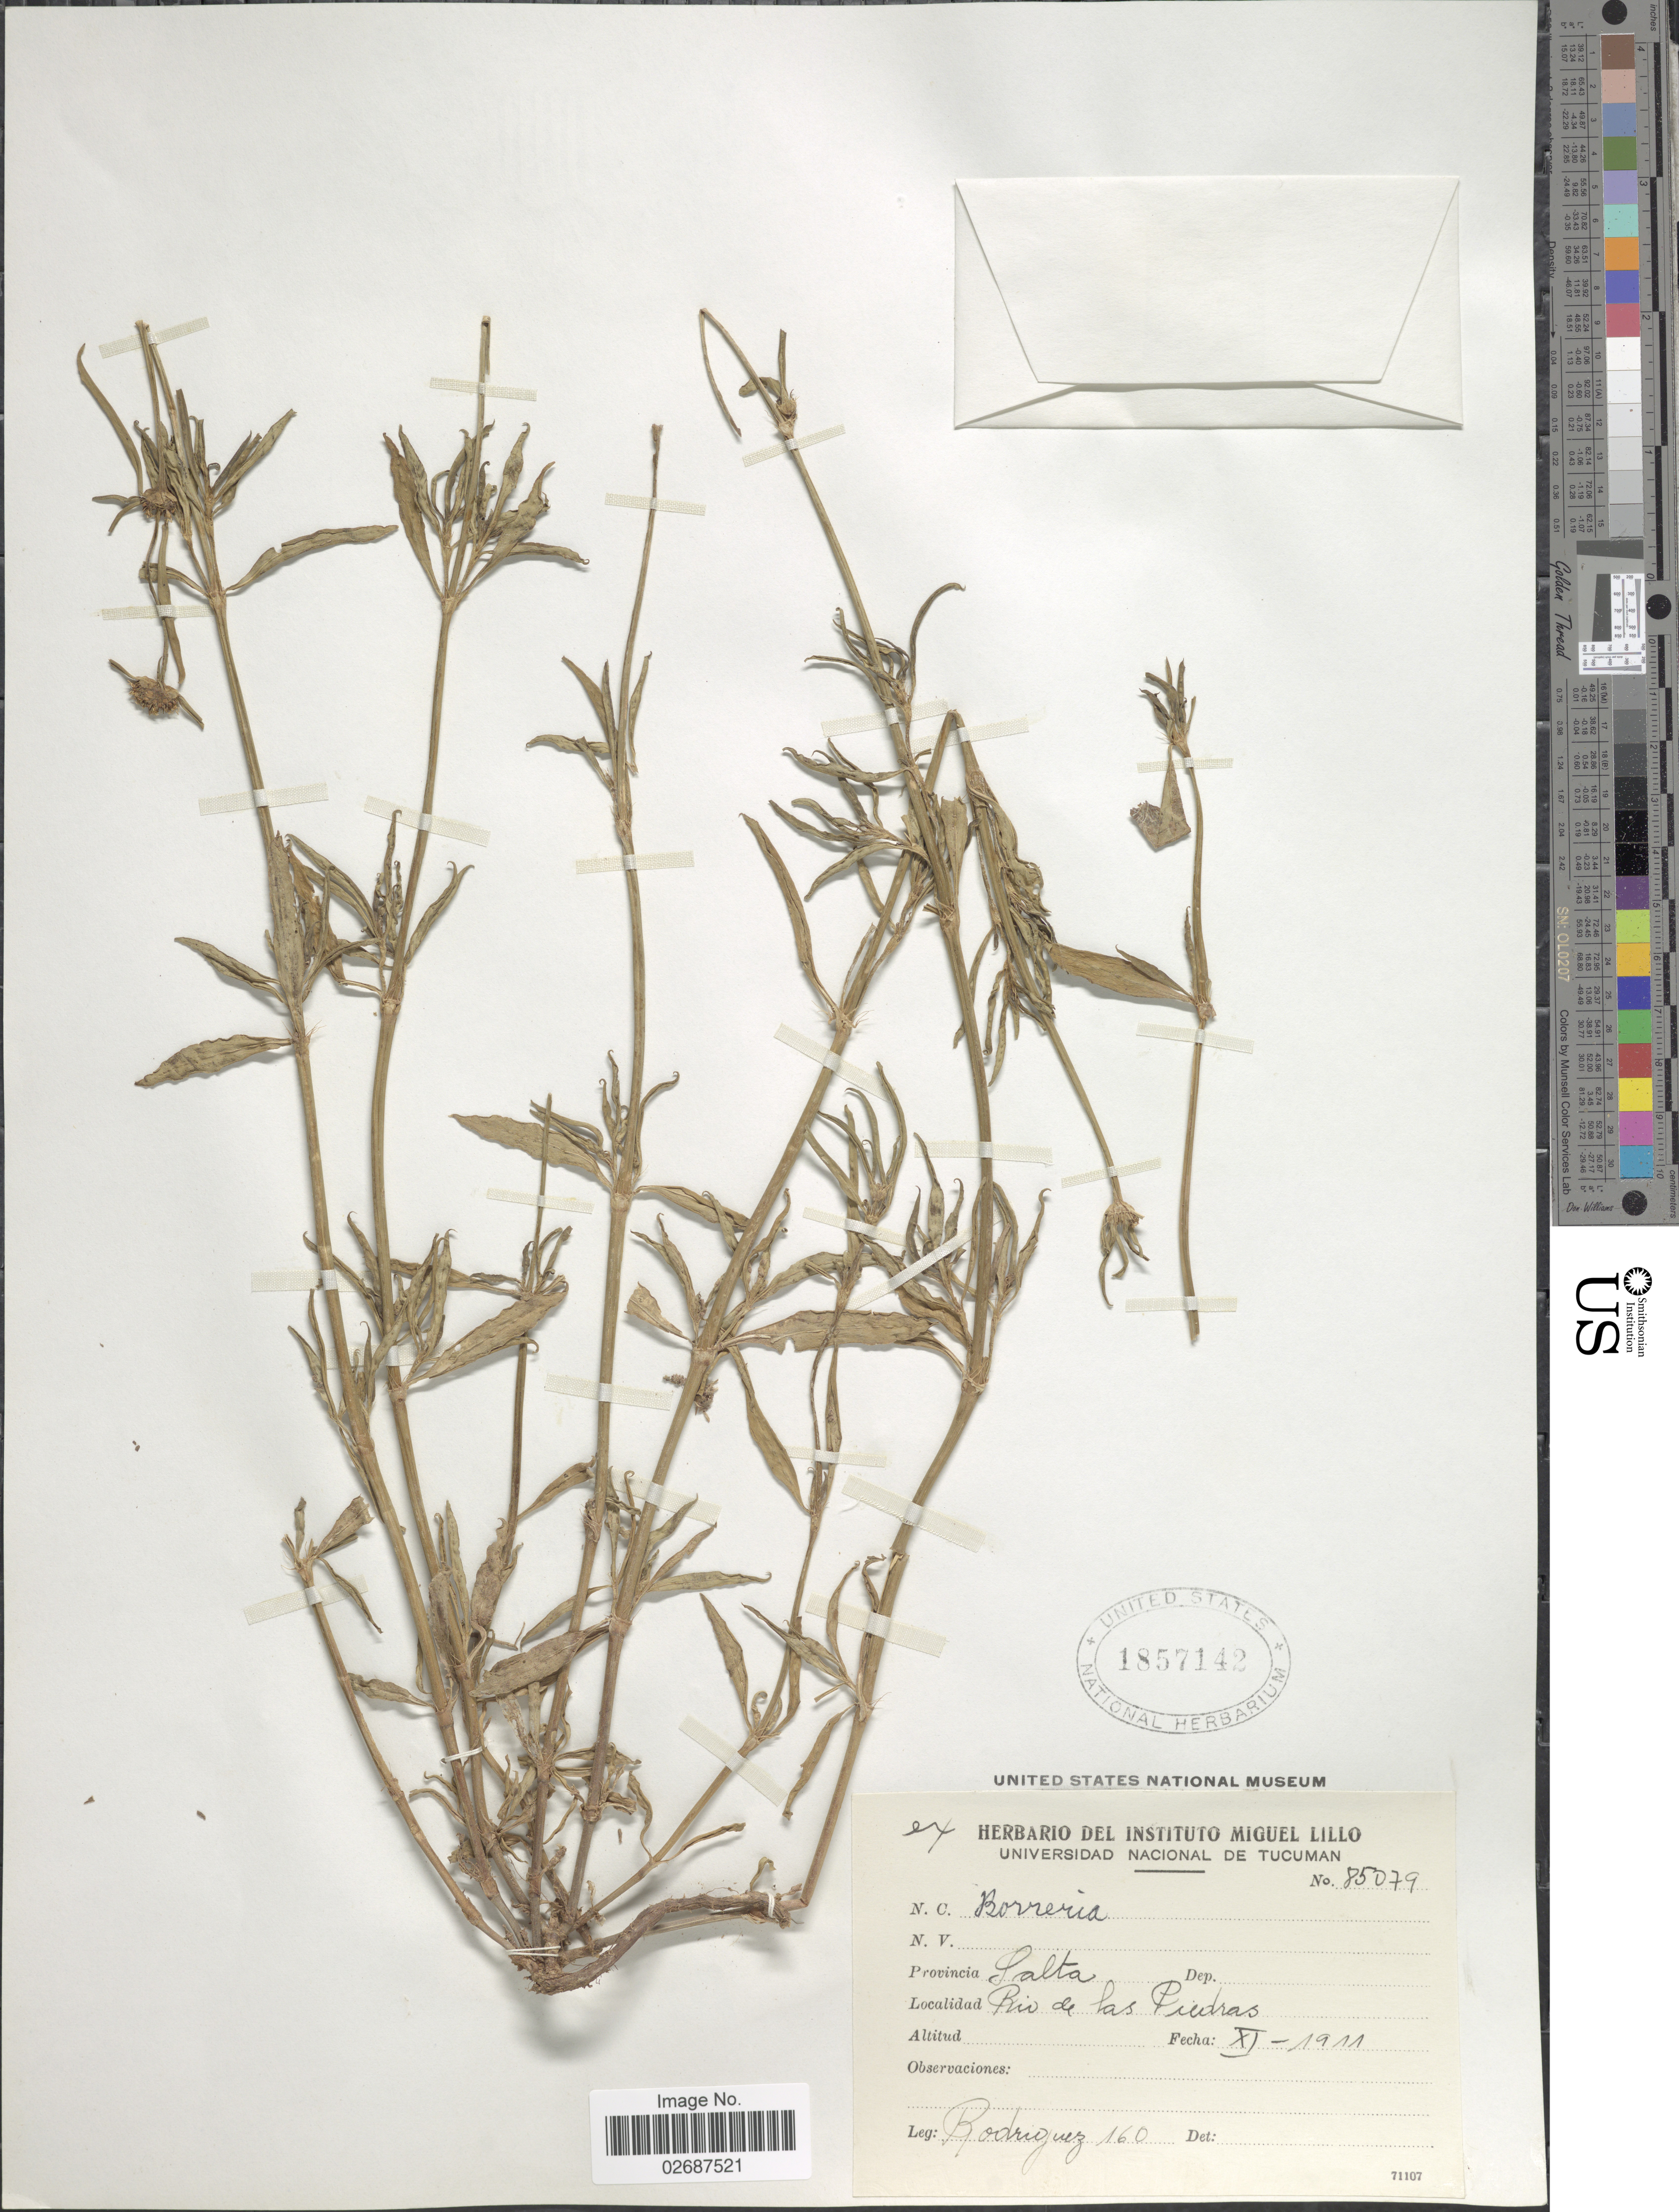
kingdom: Plantae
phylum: Tracheophyta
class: Magnoliopsida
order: Gentianales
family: Rubiaceae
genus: Borreria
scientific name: Borreria sp.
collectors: Rodriguez, --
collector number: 160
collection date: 1911-11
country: Argentina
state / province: Salta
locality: Rio de las Piedras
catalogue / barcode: US 1857142